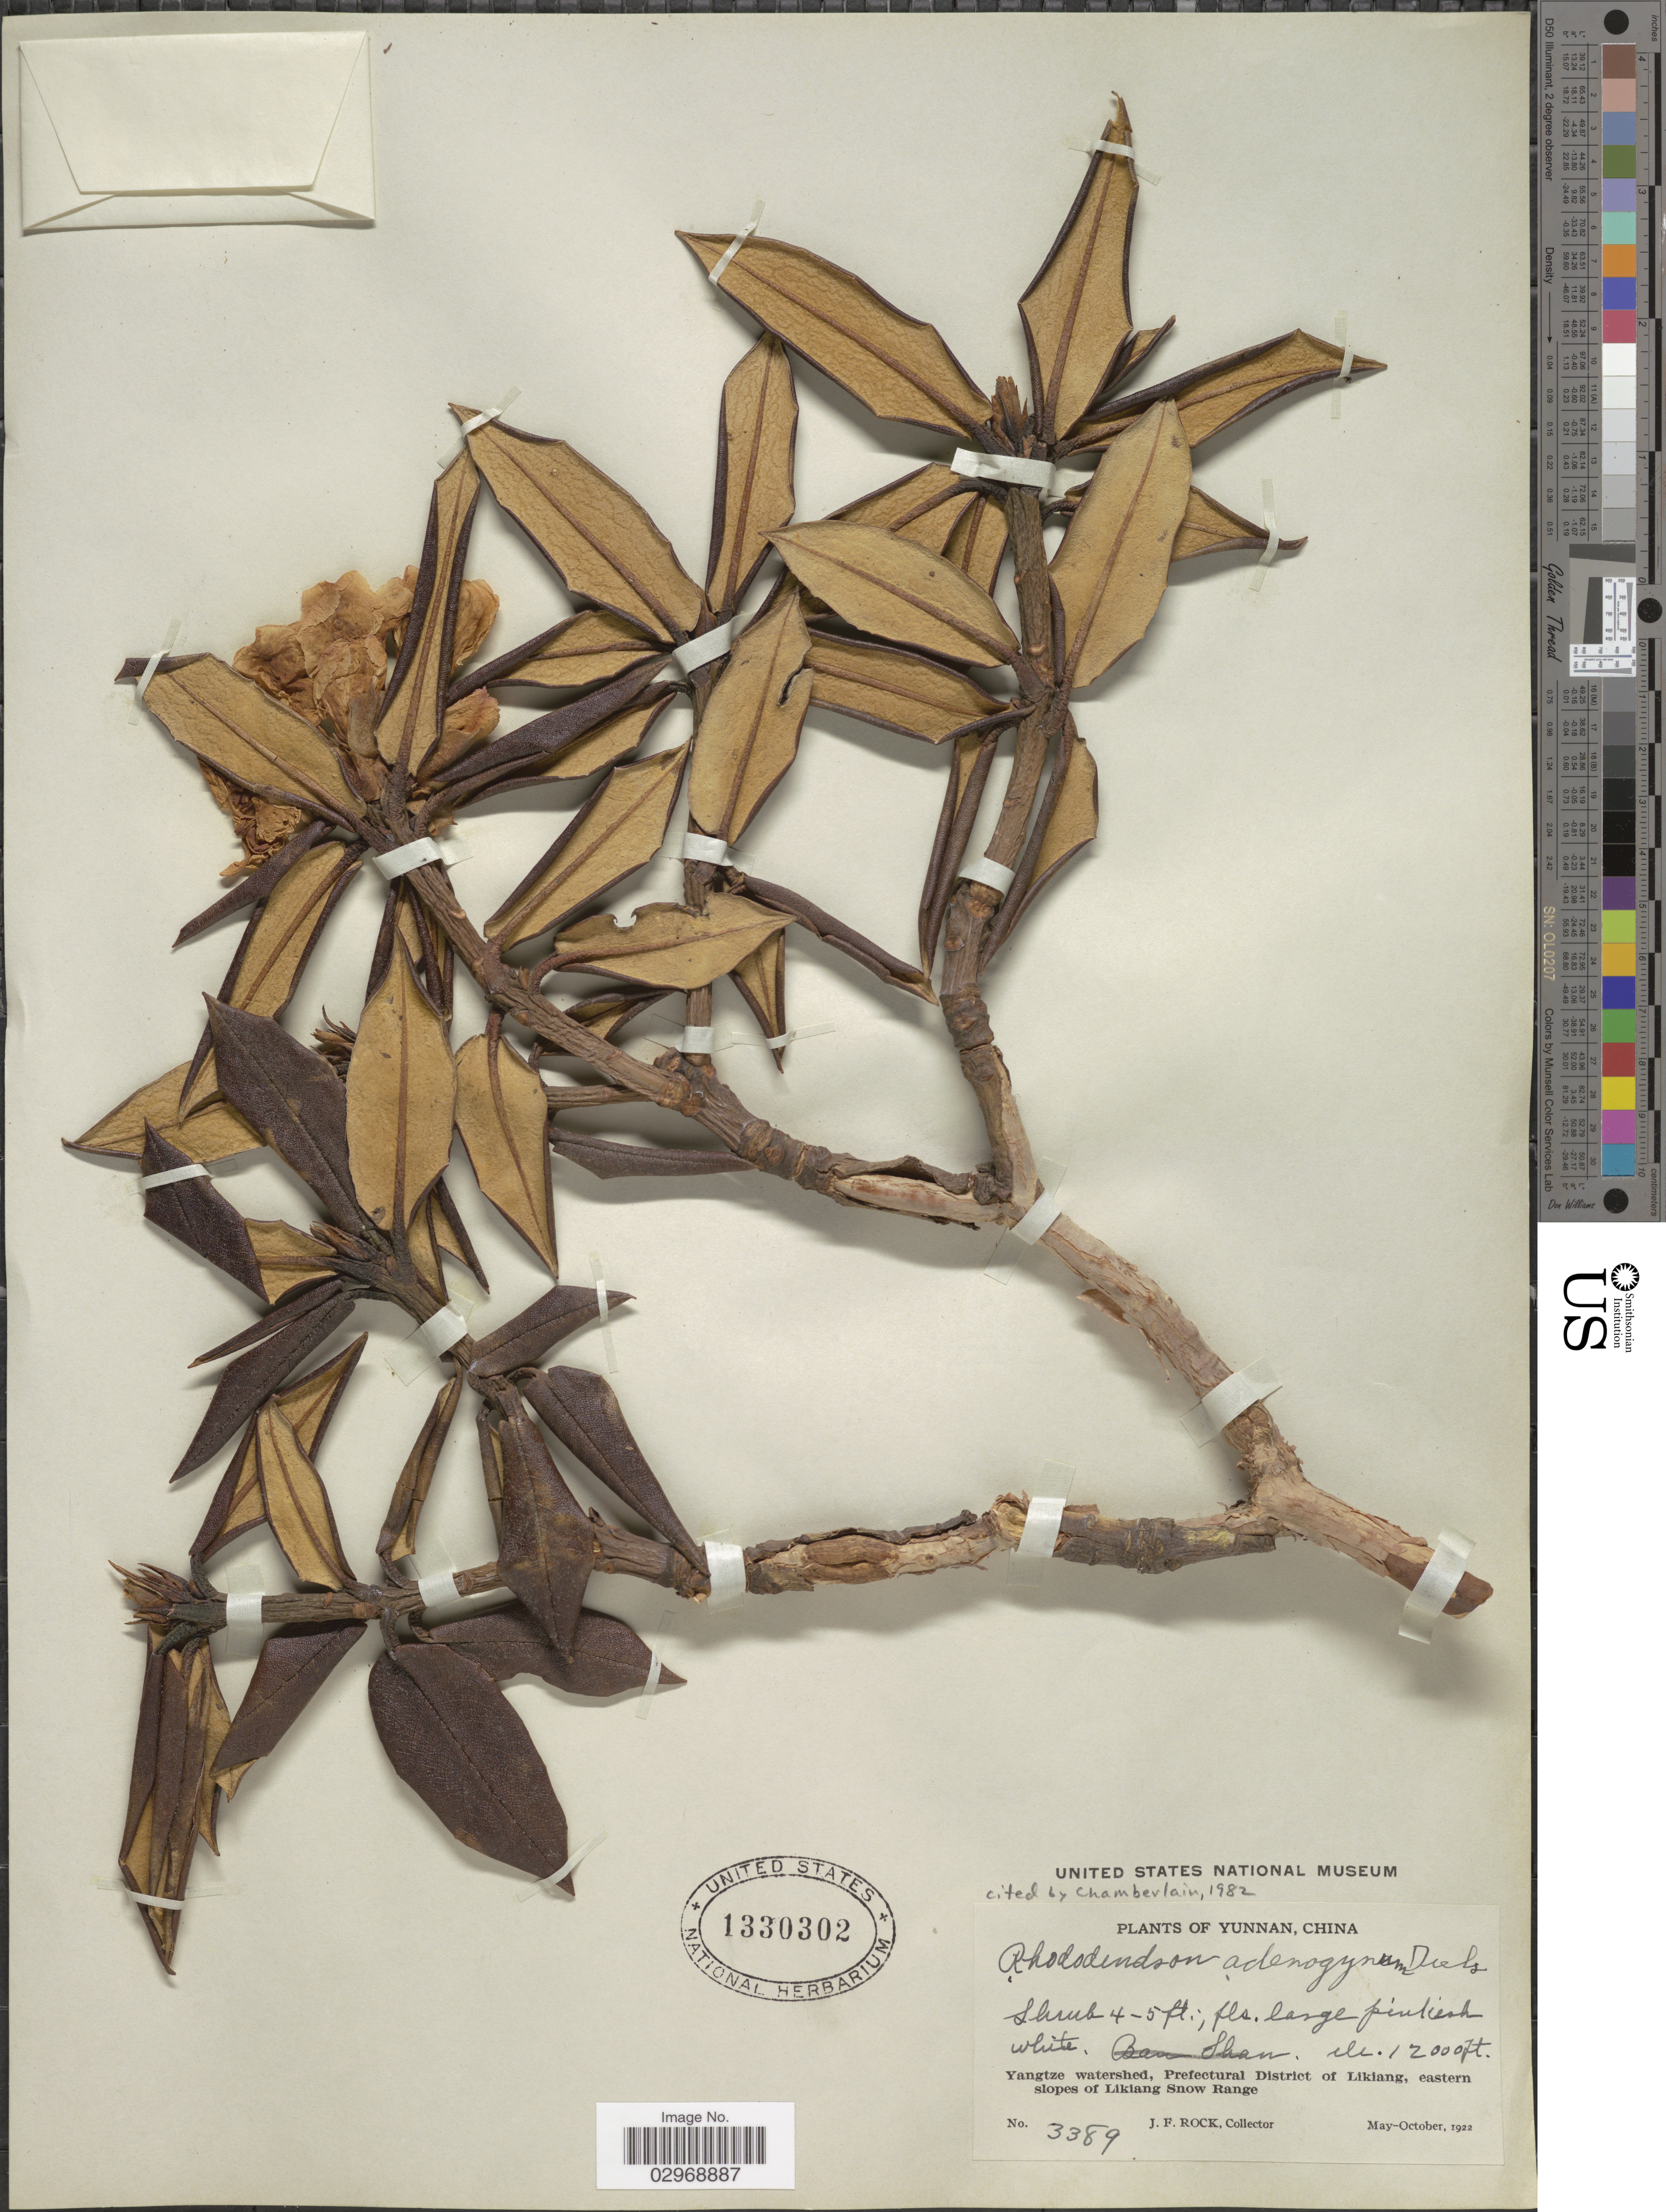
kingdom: Plantae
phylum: Tracheophyta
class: Magnoliopsida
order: Ericales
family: Ericaceae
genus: Rhododendron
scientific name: Rhododendron adenogynum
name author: Diels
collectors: J. Rock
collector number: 3389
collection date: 1922-05/1922-10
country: China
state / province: Yunnan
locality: Yangtze watershed, Prefectural District of Likiang, eastern slopes of Likiang Snow Range.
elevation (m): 3658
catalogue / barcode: US 1330302